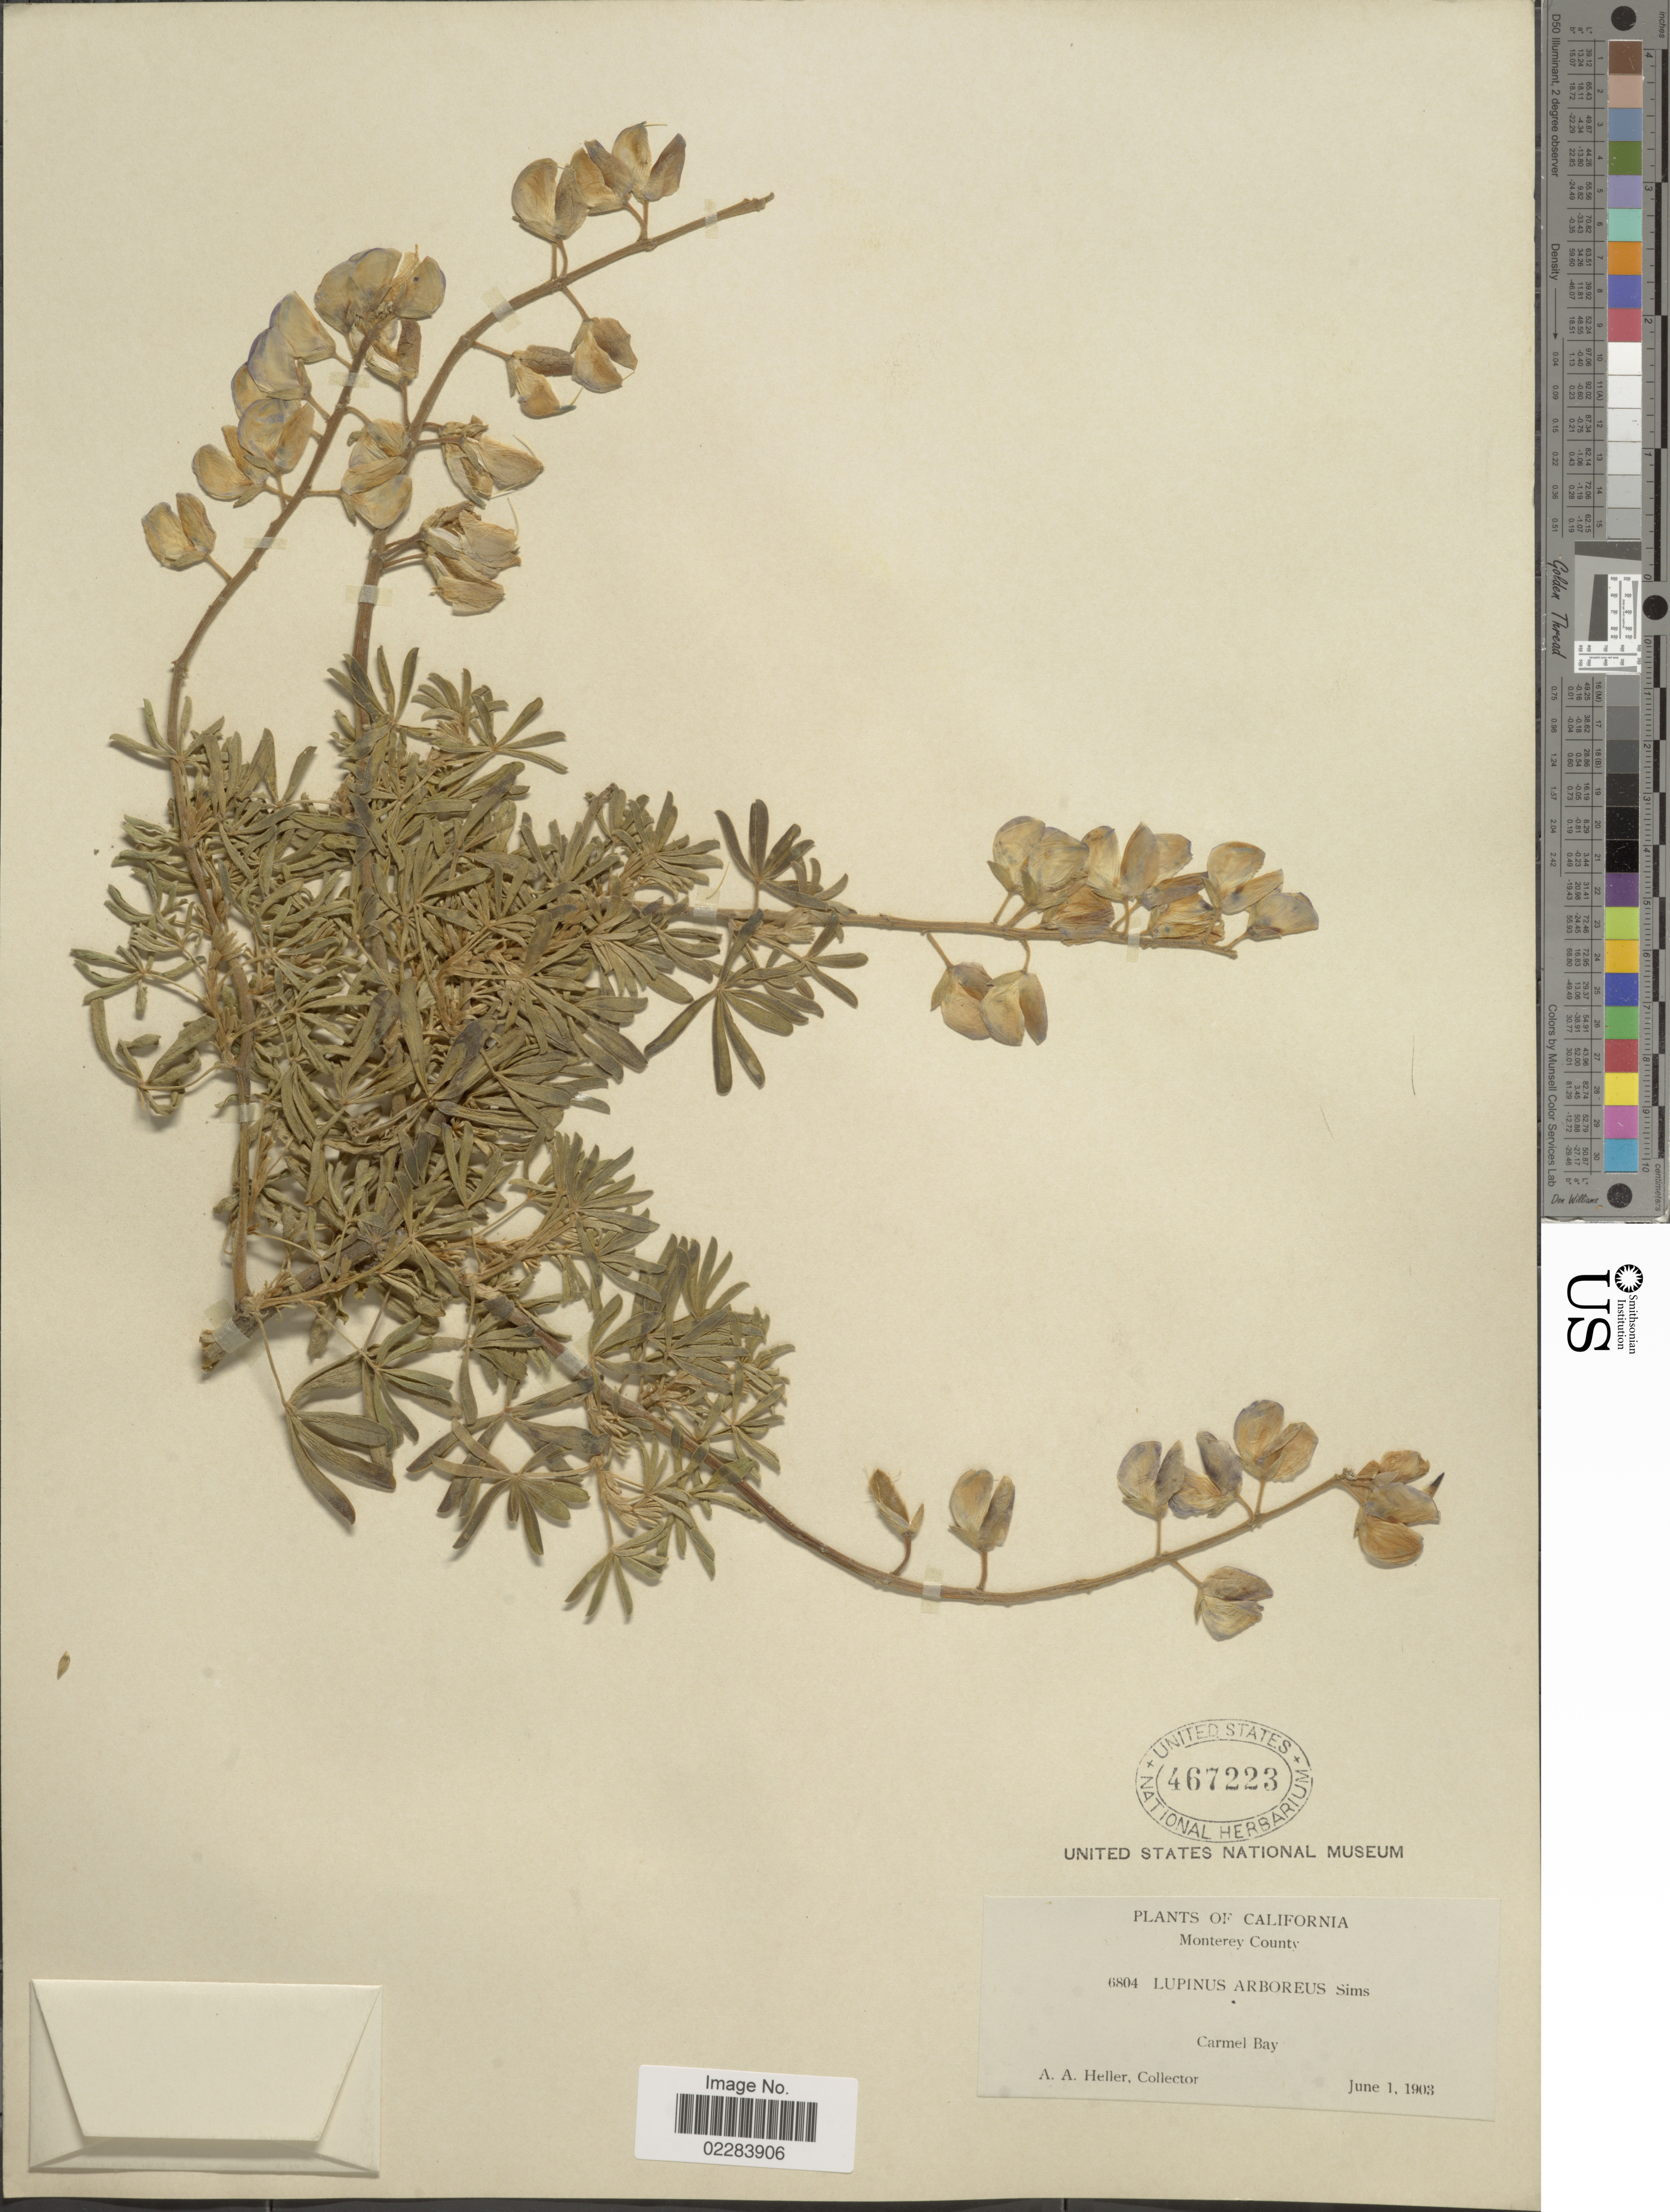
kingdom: Plantae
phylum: Tracheophyta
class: Magnoliopsida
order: Fabales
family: Fabaceae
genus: Lupinus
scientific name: Lupinus arboreus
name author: Sims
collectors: A. A. Heller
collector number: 6804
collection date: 1903-06-01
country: United States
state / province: California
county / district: Monterey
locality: Monterey County. Carmel Bay.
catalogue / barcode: US 467223